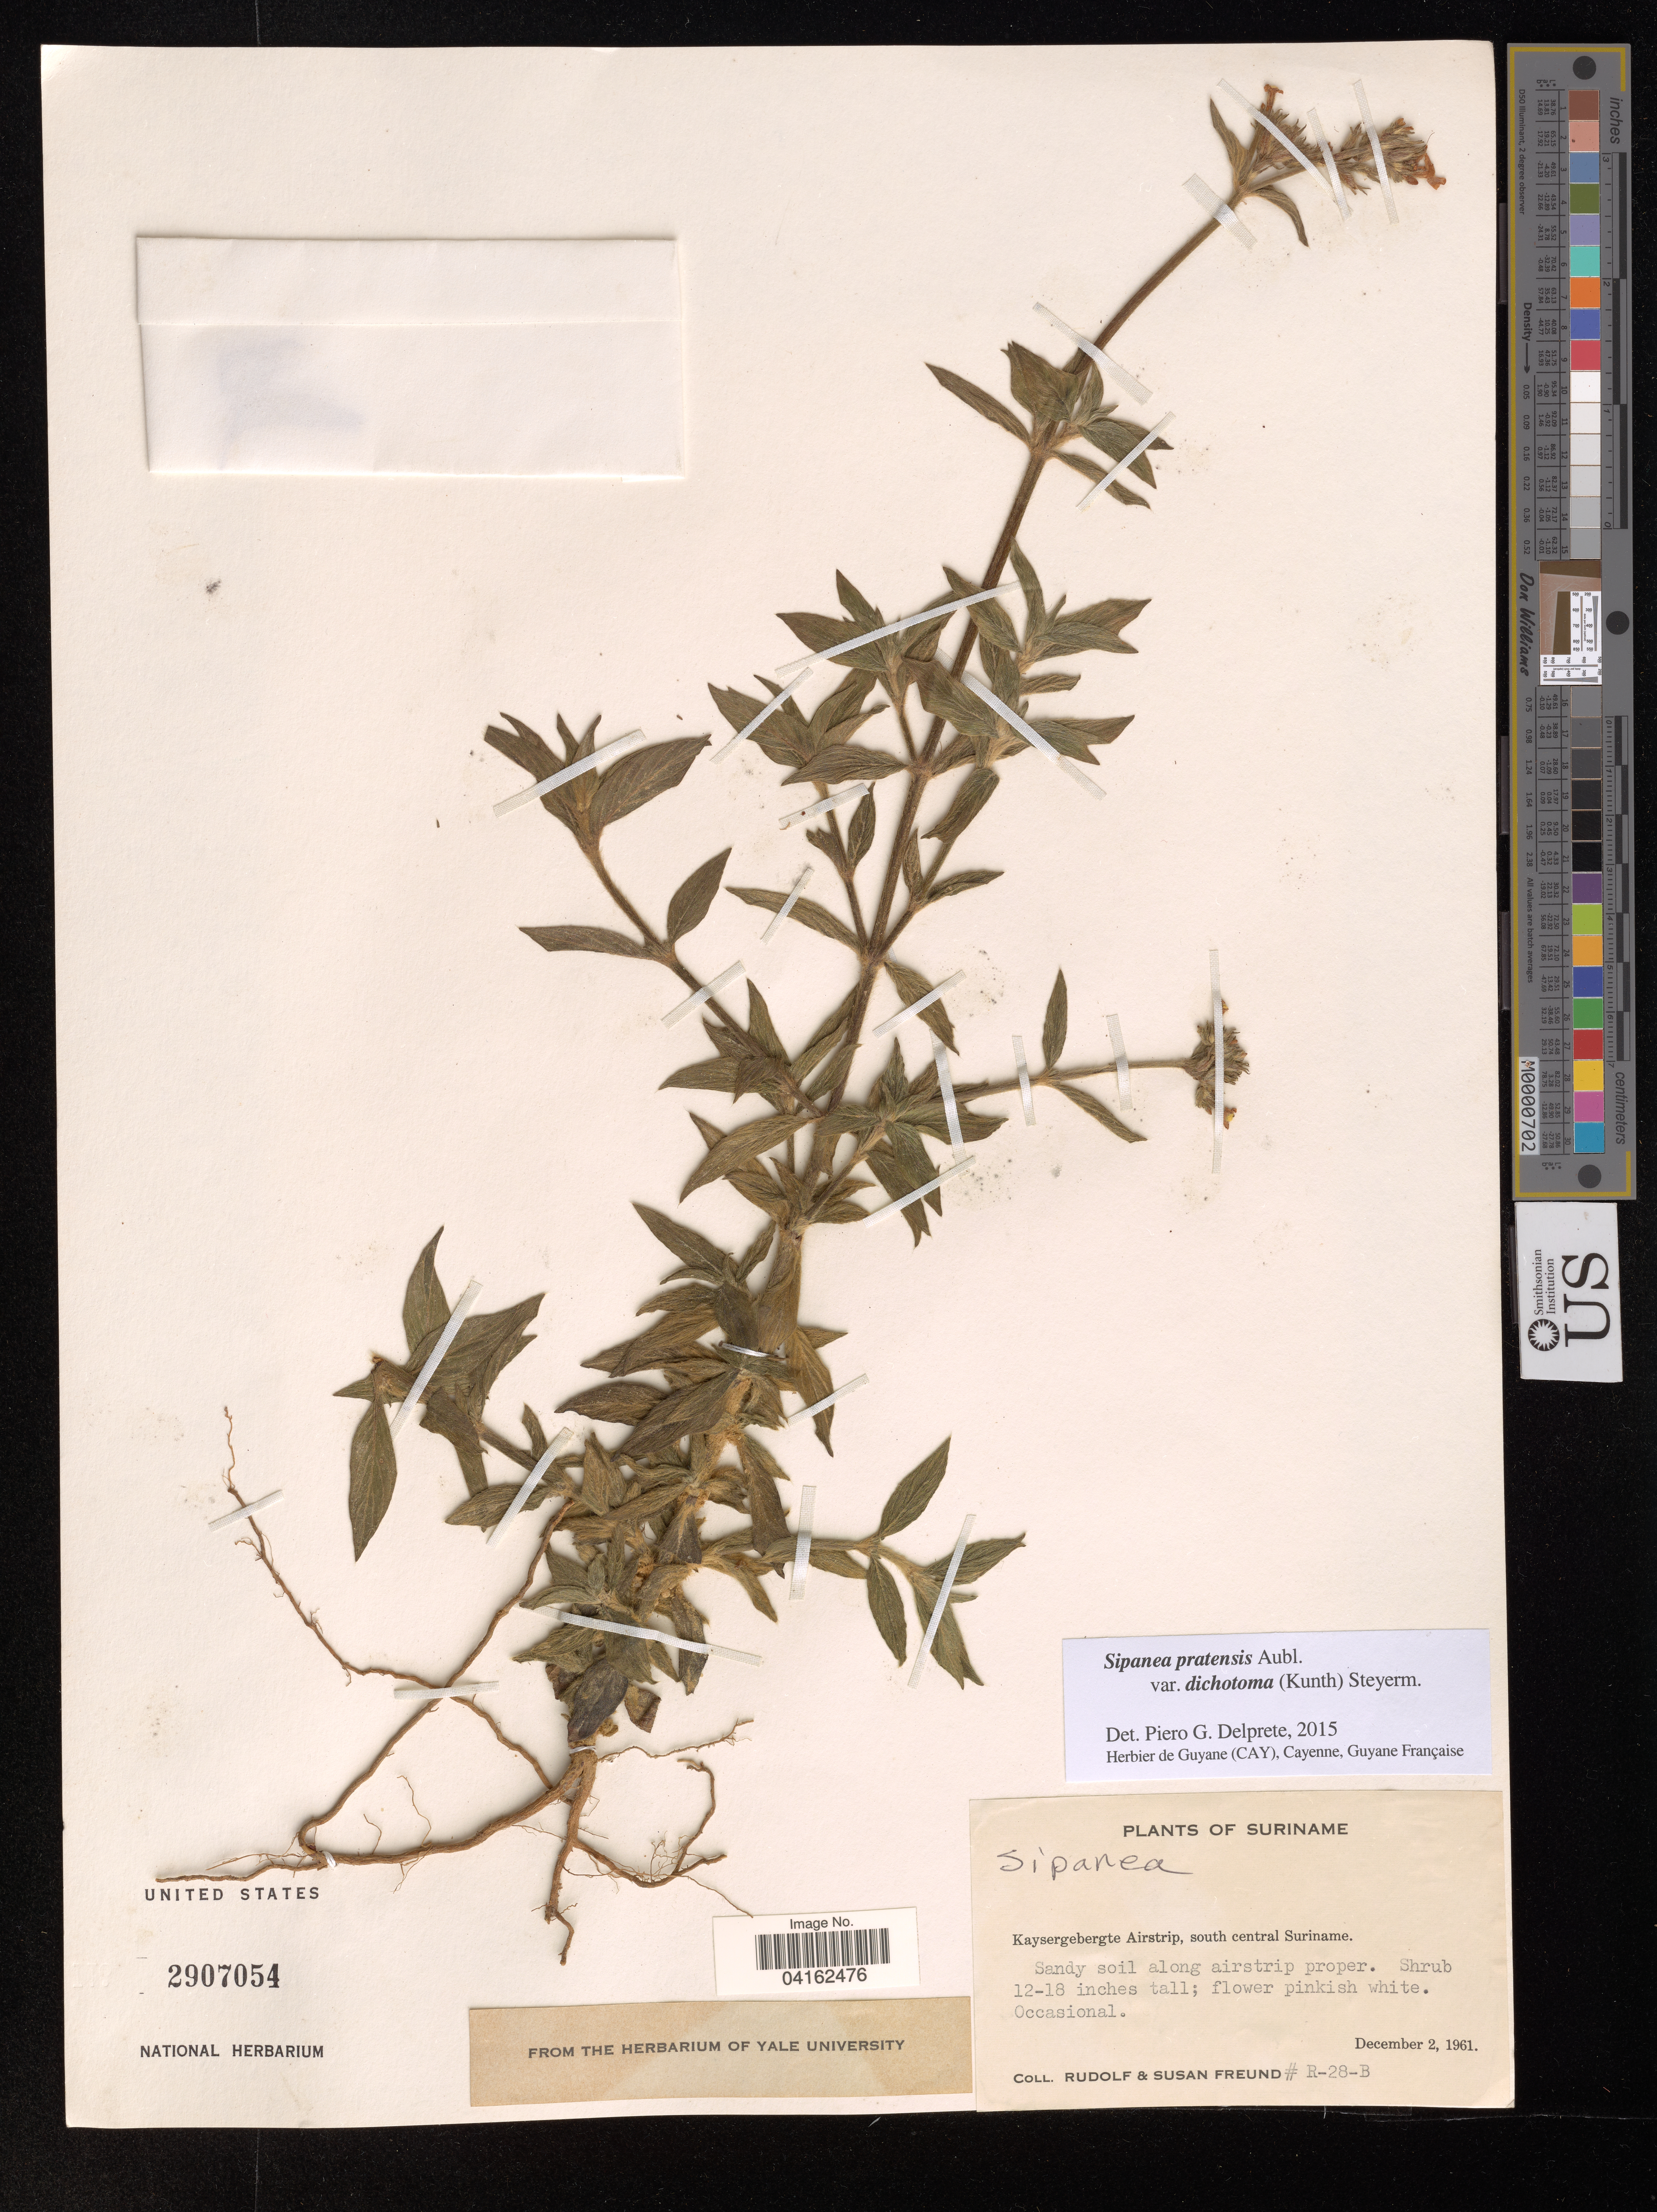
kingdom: Plantae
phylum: Tracheophyta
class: Magnoliopsida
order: Gentianales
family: Rubiaceae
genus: Sipanea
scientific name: Sipanea pratensis var. dichotoma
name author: (Kunth) Steyerm.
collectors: R. Freund & S. Freund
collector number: R-28-B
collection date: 1961-12-02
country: Suriname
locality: Kaysergebergte Airstrip, south central Suriname.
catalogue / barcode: US 2907054